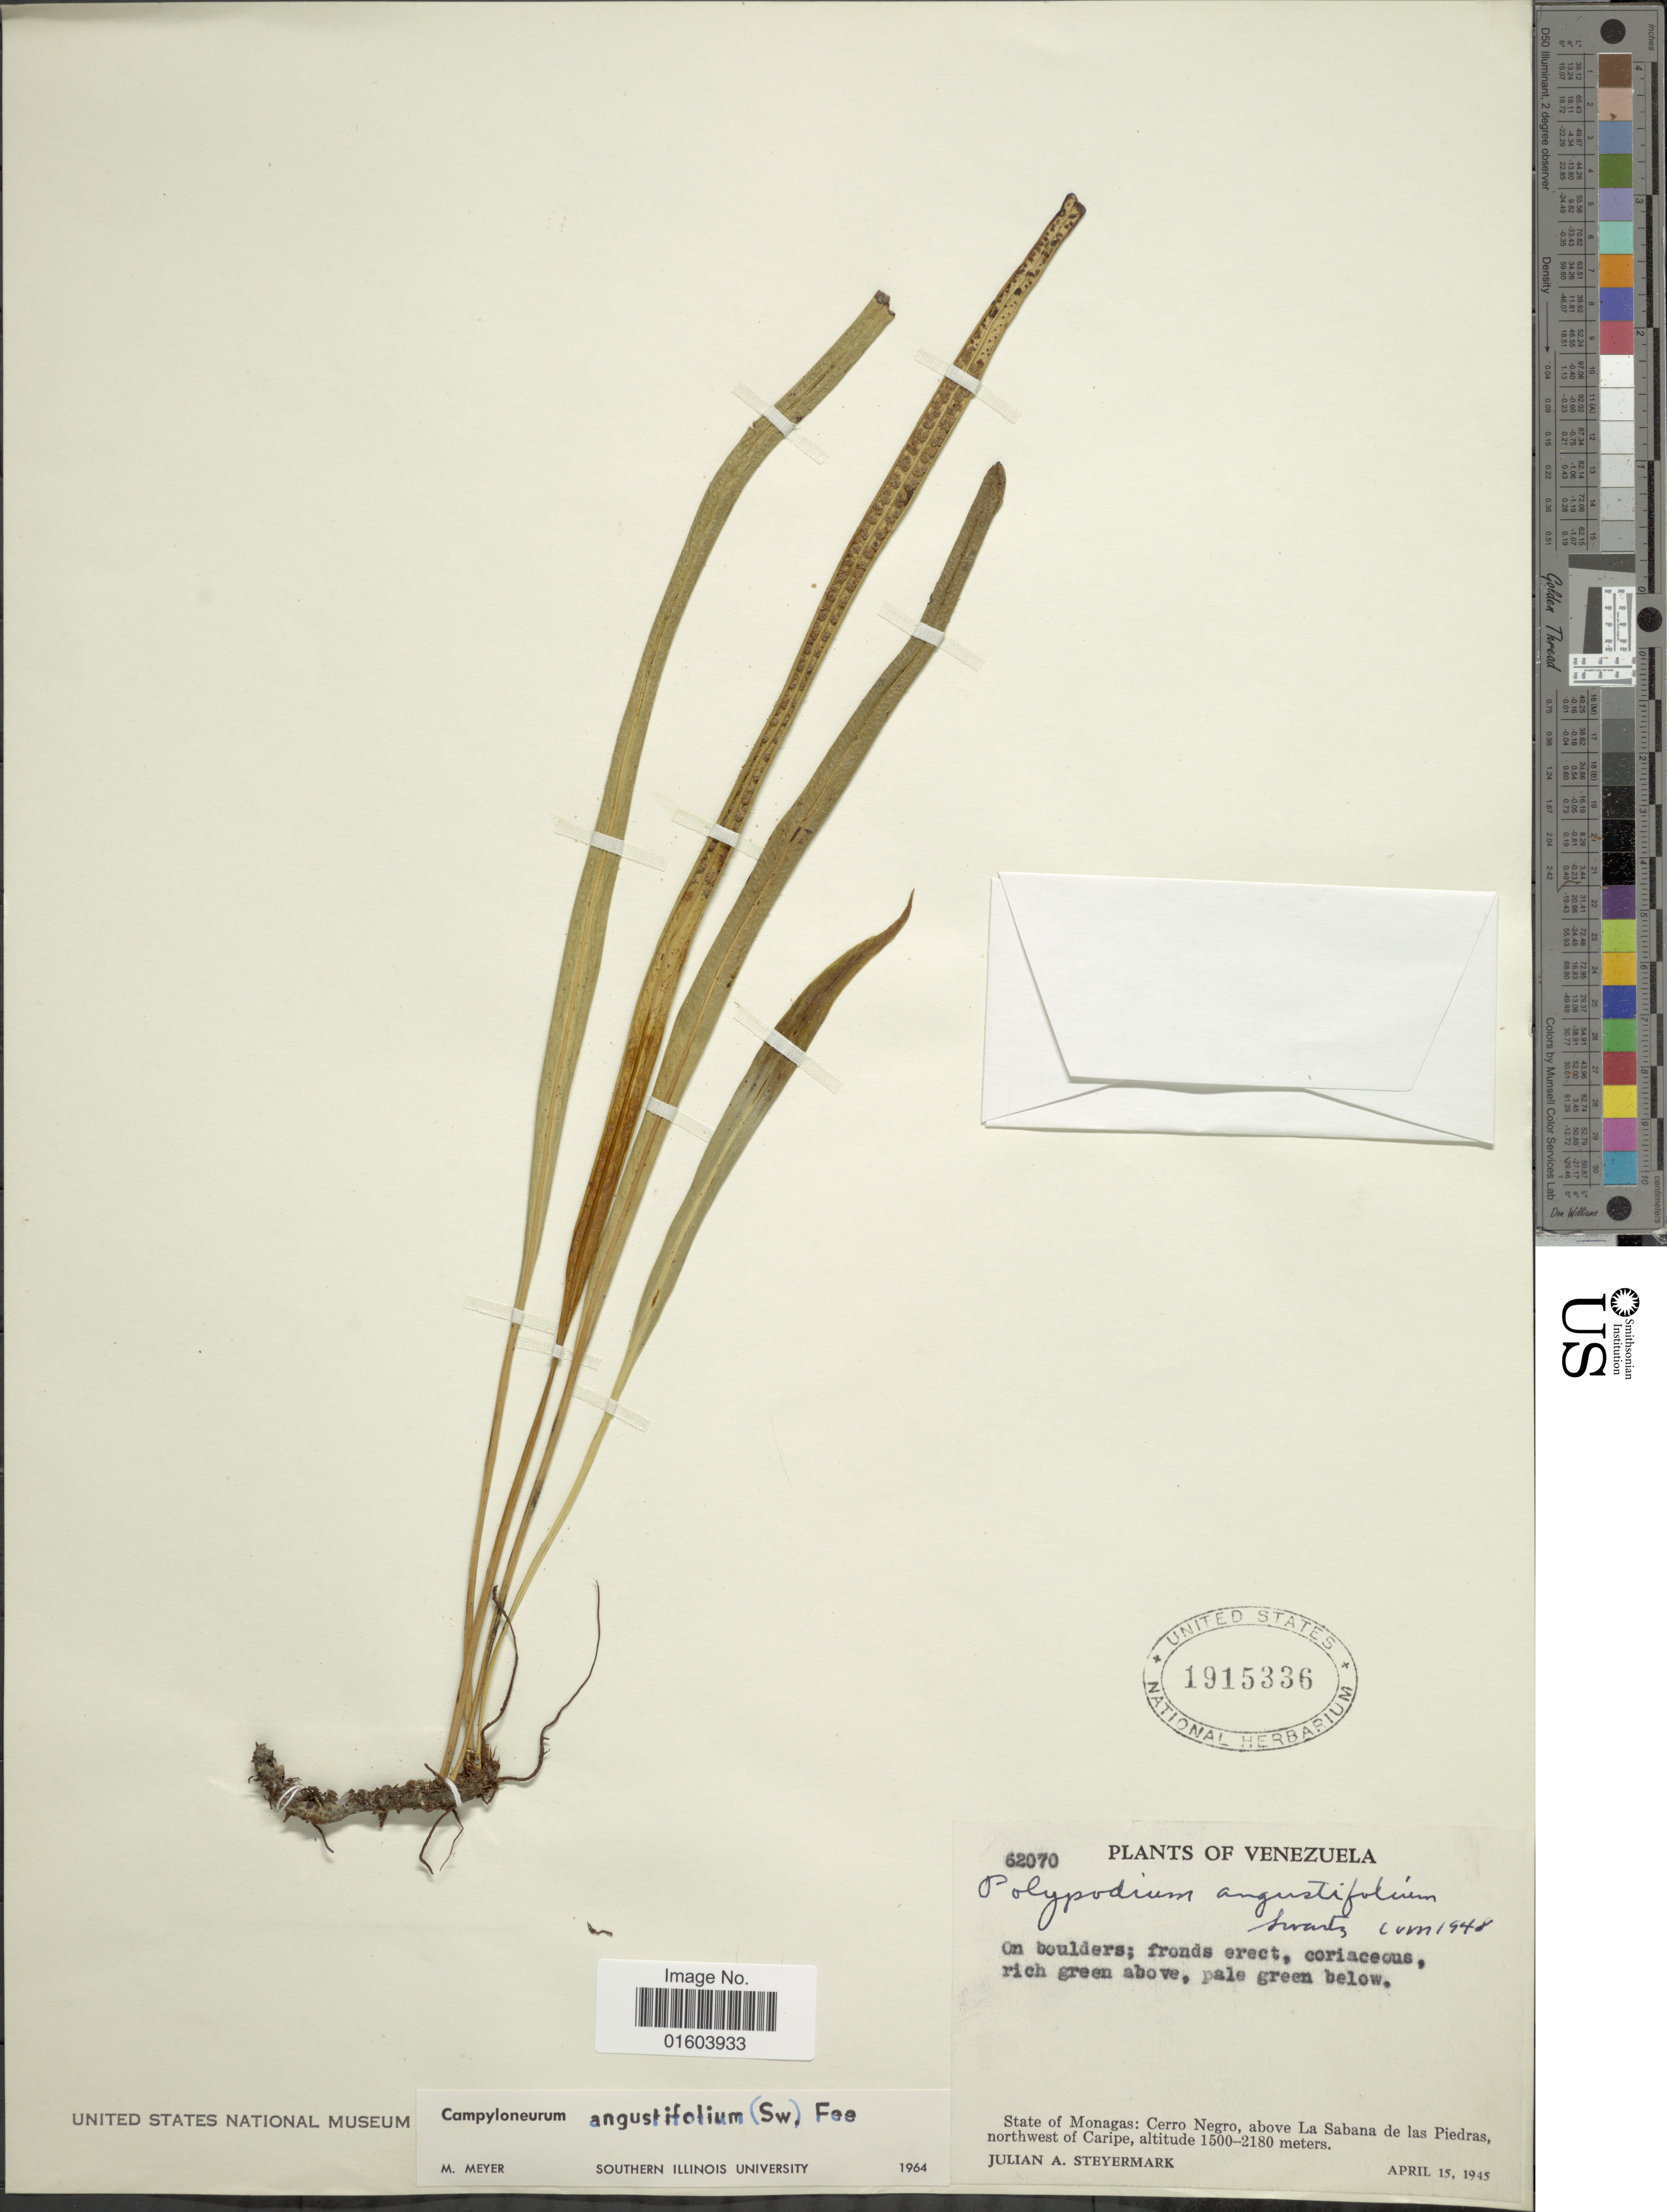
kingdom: Plantae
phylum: Tracheophyta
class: Polypodiopsida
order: Polypodiales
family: Polypodiaceae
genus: Campyloneurum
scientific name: Campyloneurum angustifolium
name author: (Sw.) Fée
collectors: J. Steyermark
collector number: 62070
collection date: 1945-04-15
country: Venezuela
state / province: Monagas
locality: Venezuela, State of Monagas: Cerro Negro, above La Sabana de la Piedras northwest of Caripe.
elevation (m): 1500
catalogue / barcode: US 1915336